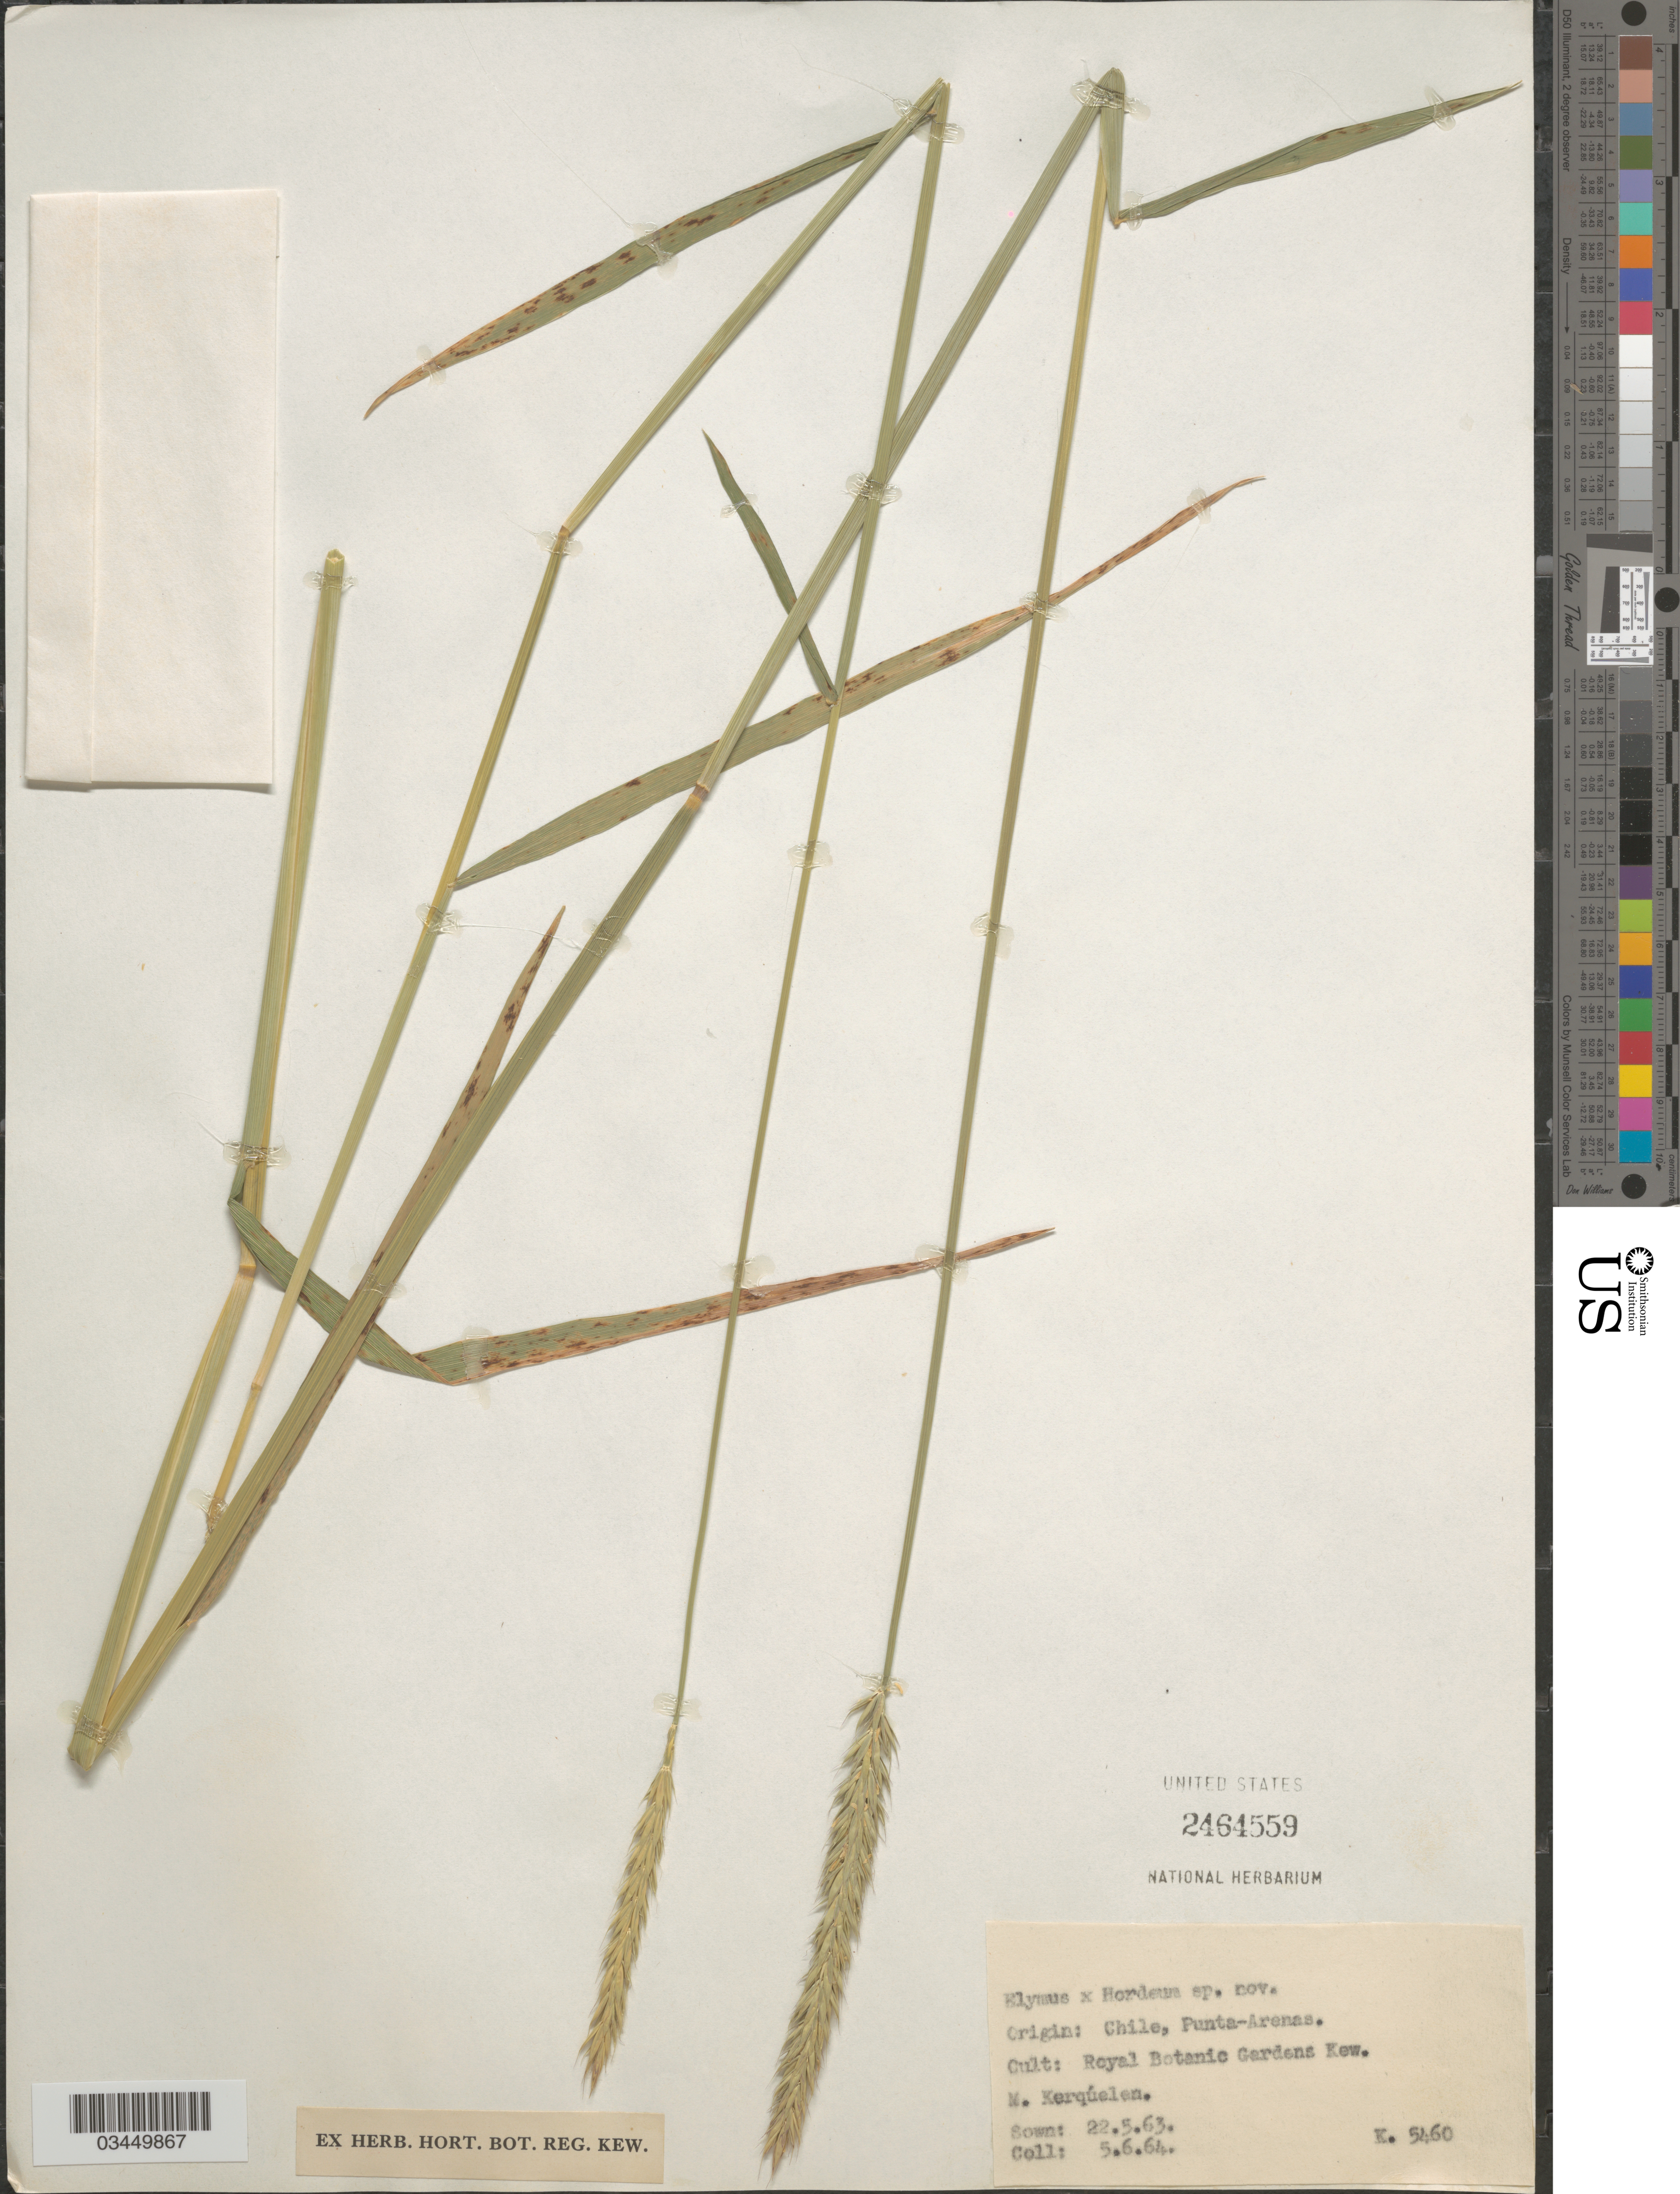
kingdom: Plantae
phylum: Tracheophyta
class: Liliopsida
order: Poales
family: Poaceae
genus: Elymus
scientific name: Elymus sp.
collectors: M. Kerqúelen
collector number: K.5460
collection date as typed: Transcribed d/m/y: 5/6/64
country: United Kingdom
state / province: England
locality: Royal Botanic Gardens Kew.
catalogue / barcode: US 2464559